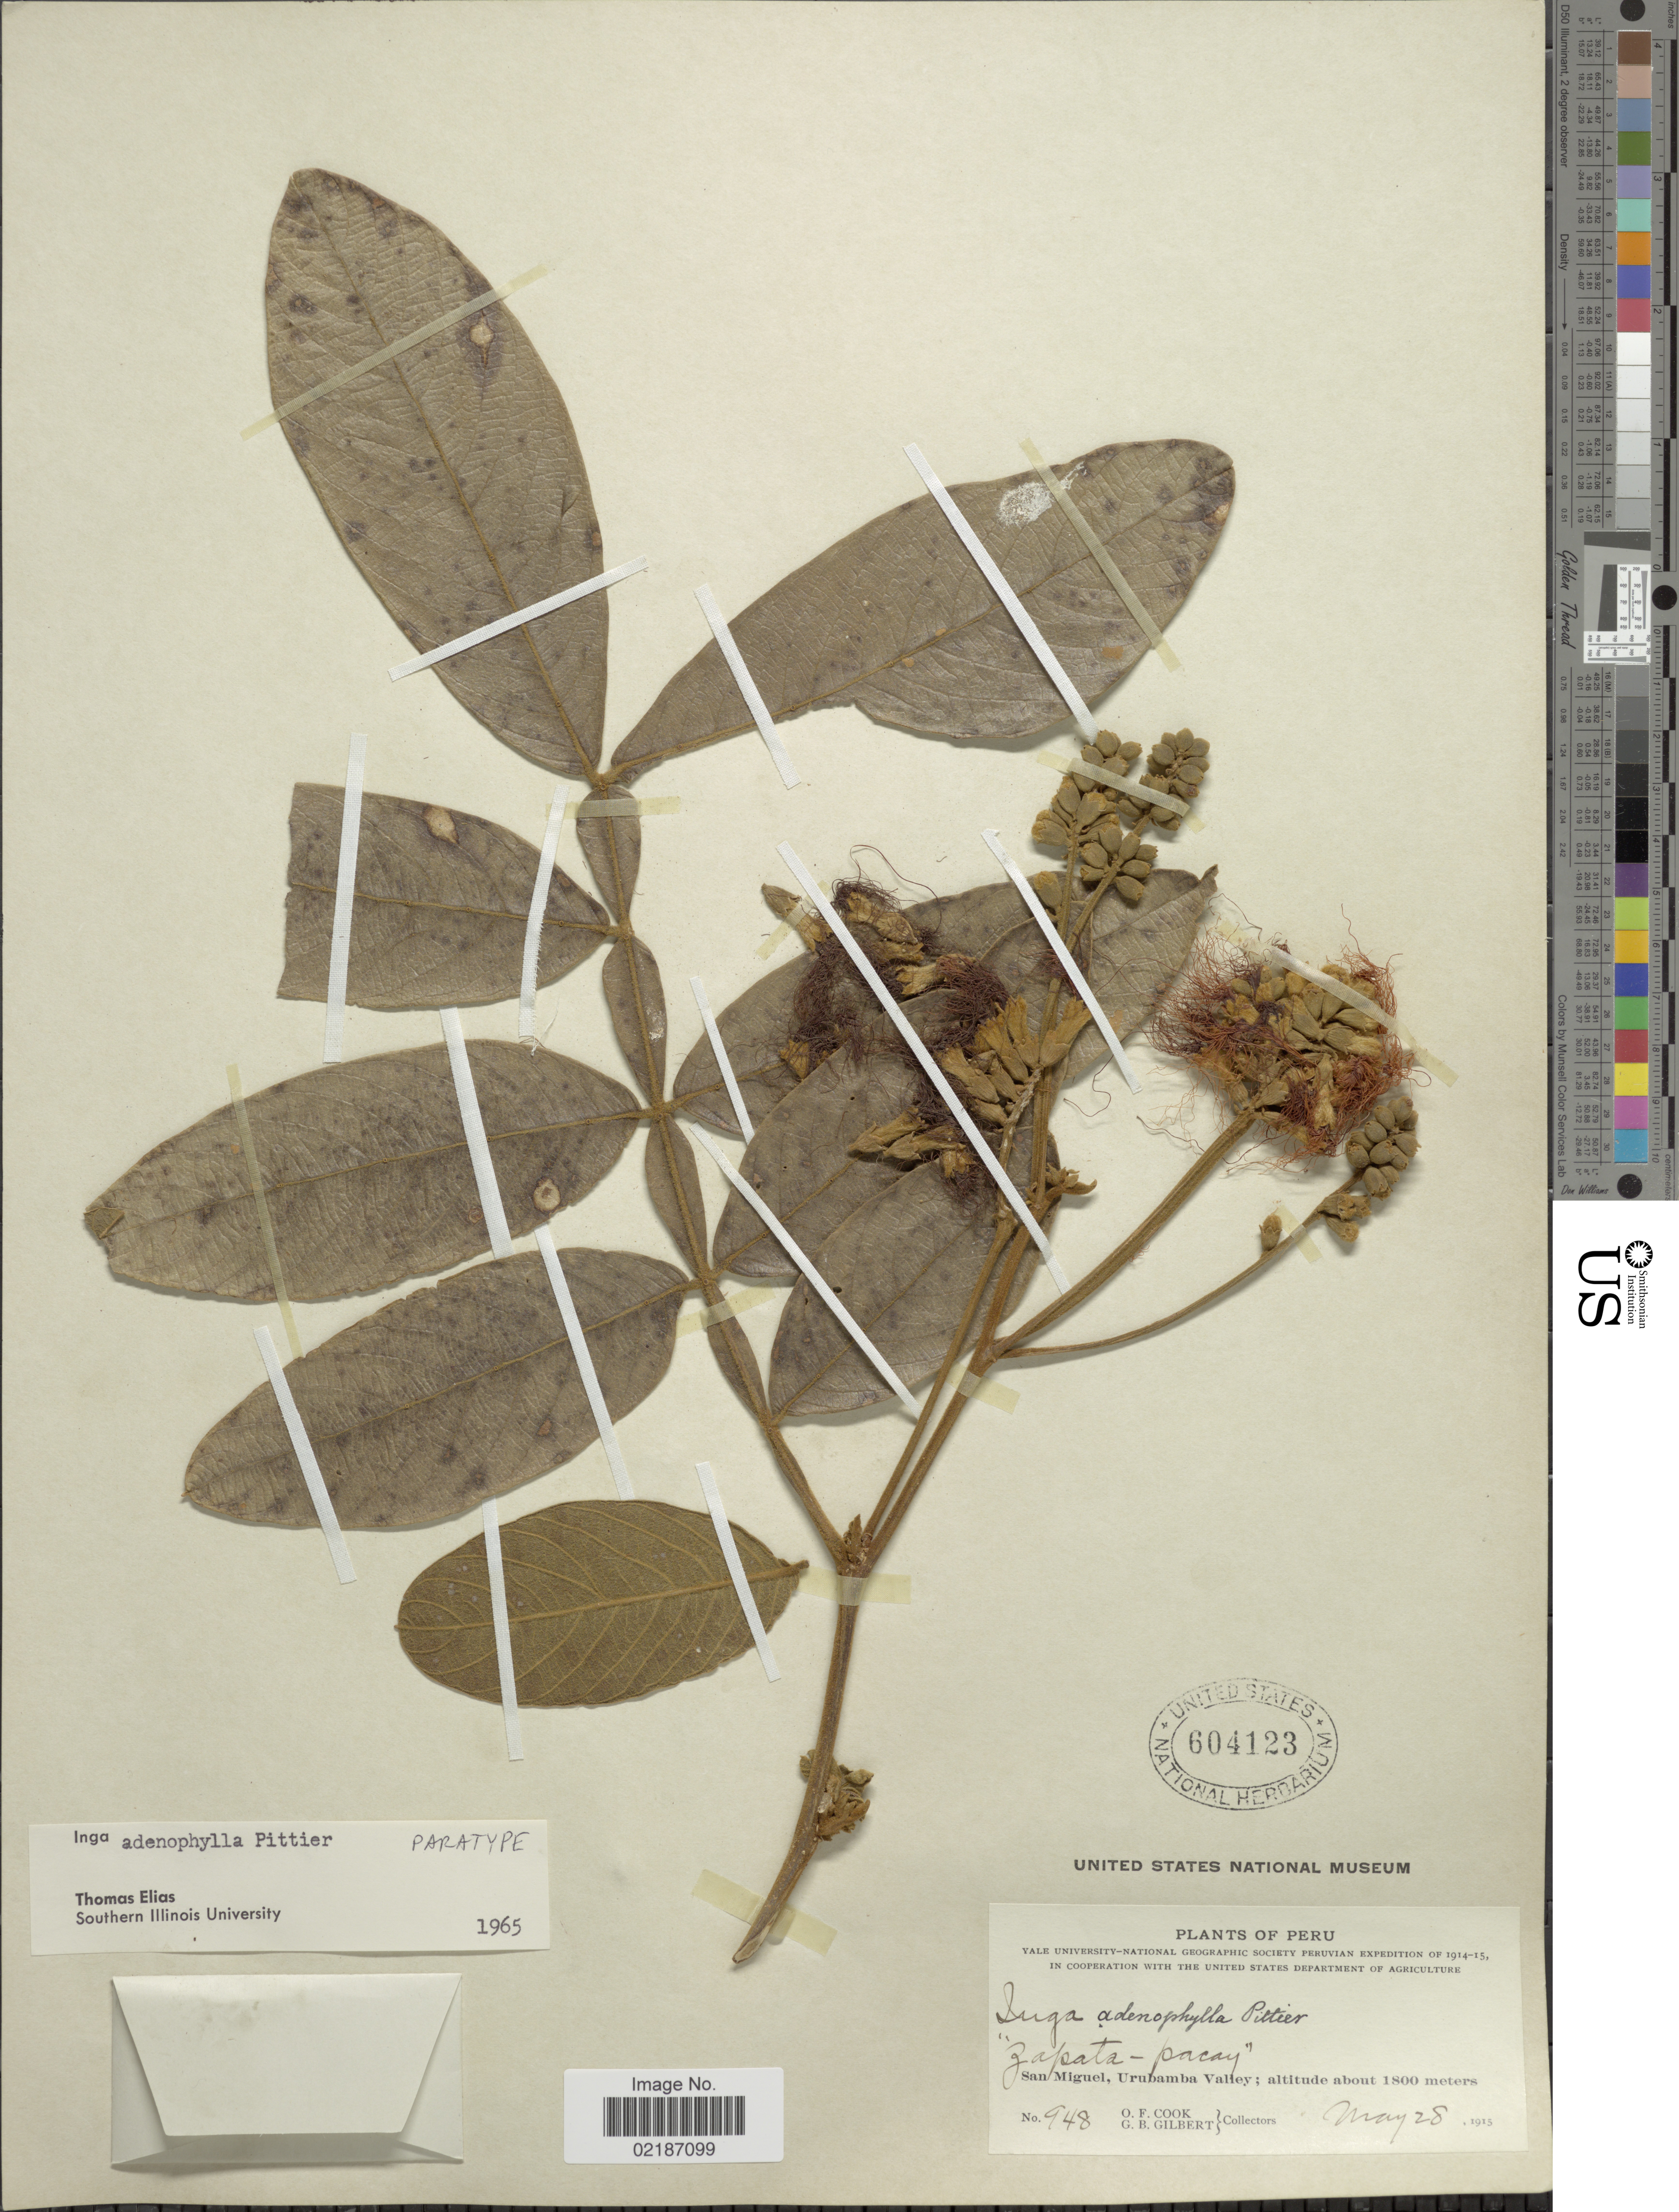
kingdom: Plantae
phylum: Tracheophyta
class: Magnoliopsida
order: Fabales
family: Fabaceae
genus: Inga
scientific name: Inga adenophylla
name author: Pittier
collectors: O. F. Cook & G. B. Gilbert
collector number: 948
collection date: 1915-05-28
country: Peru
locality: San Miguel, Urubamba Valley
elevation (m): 1800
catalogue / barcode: US 604123